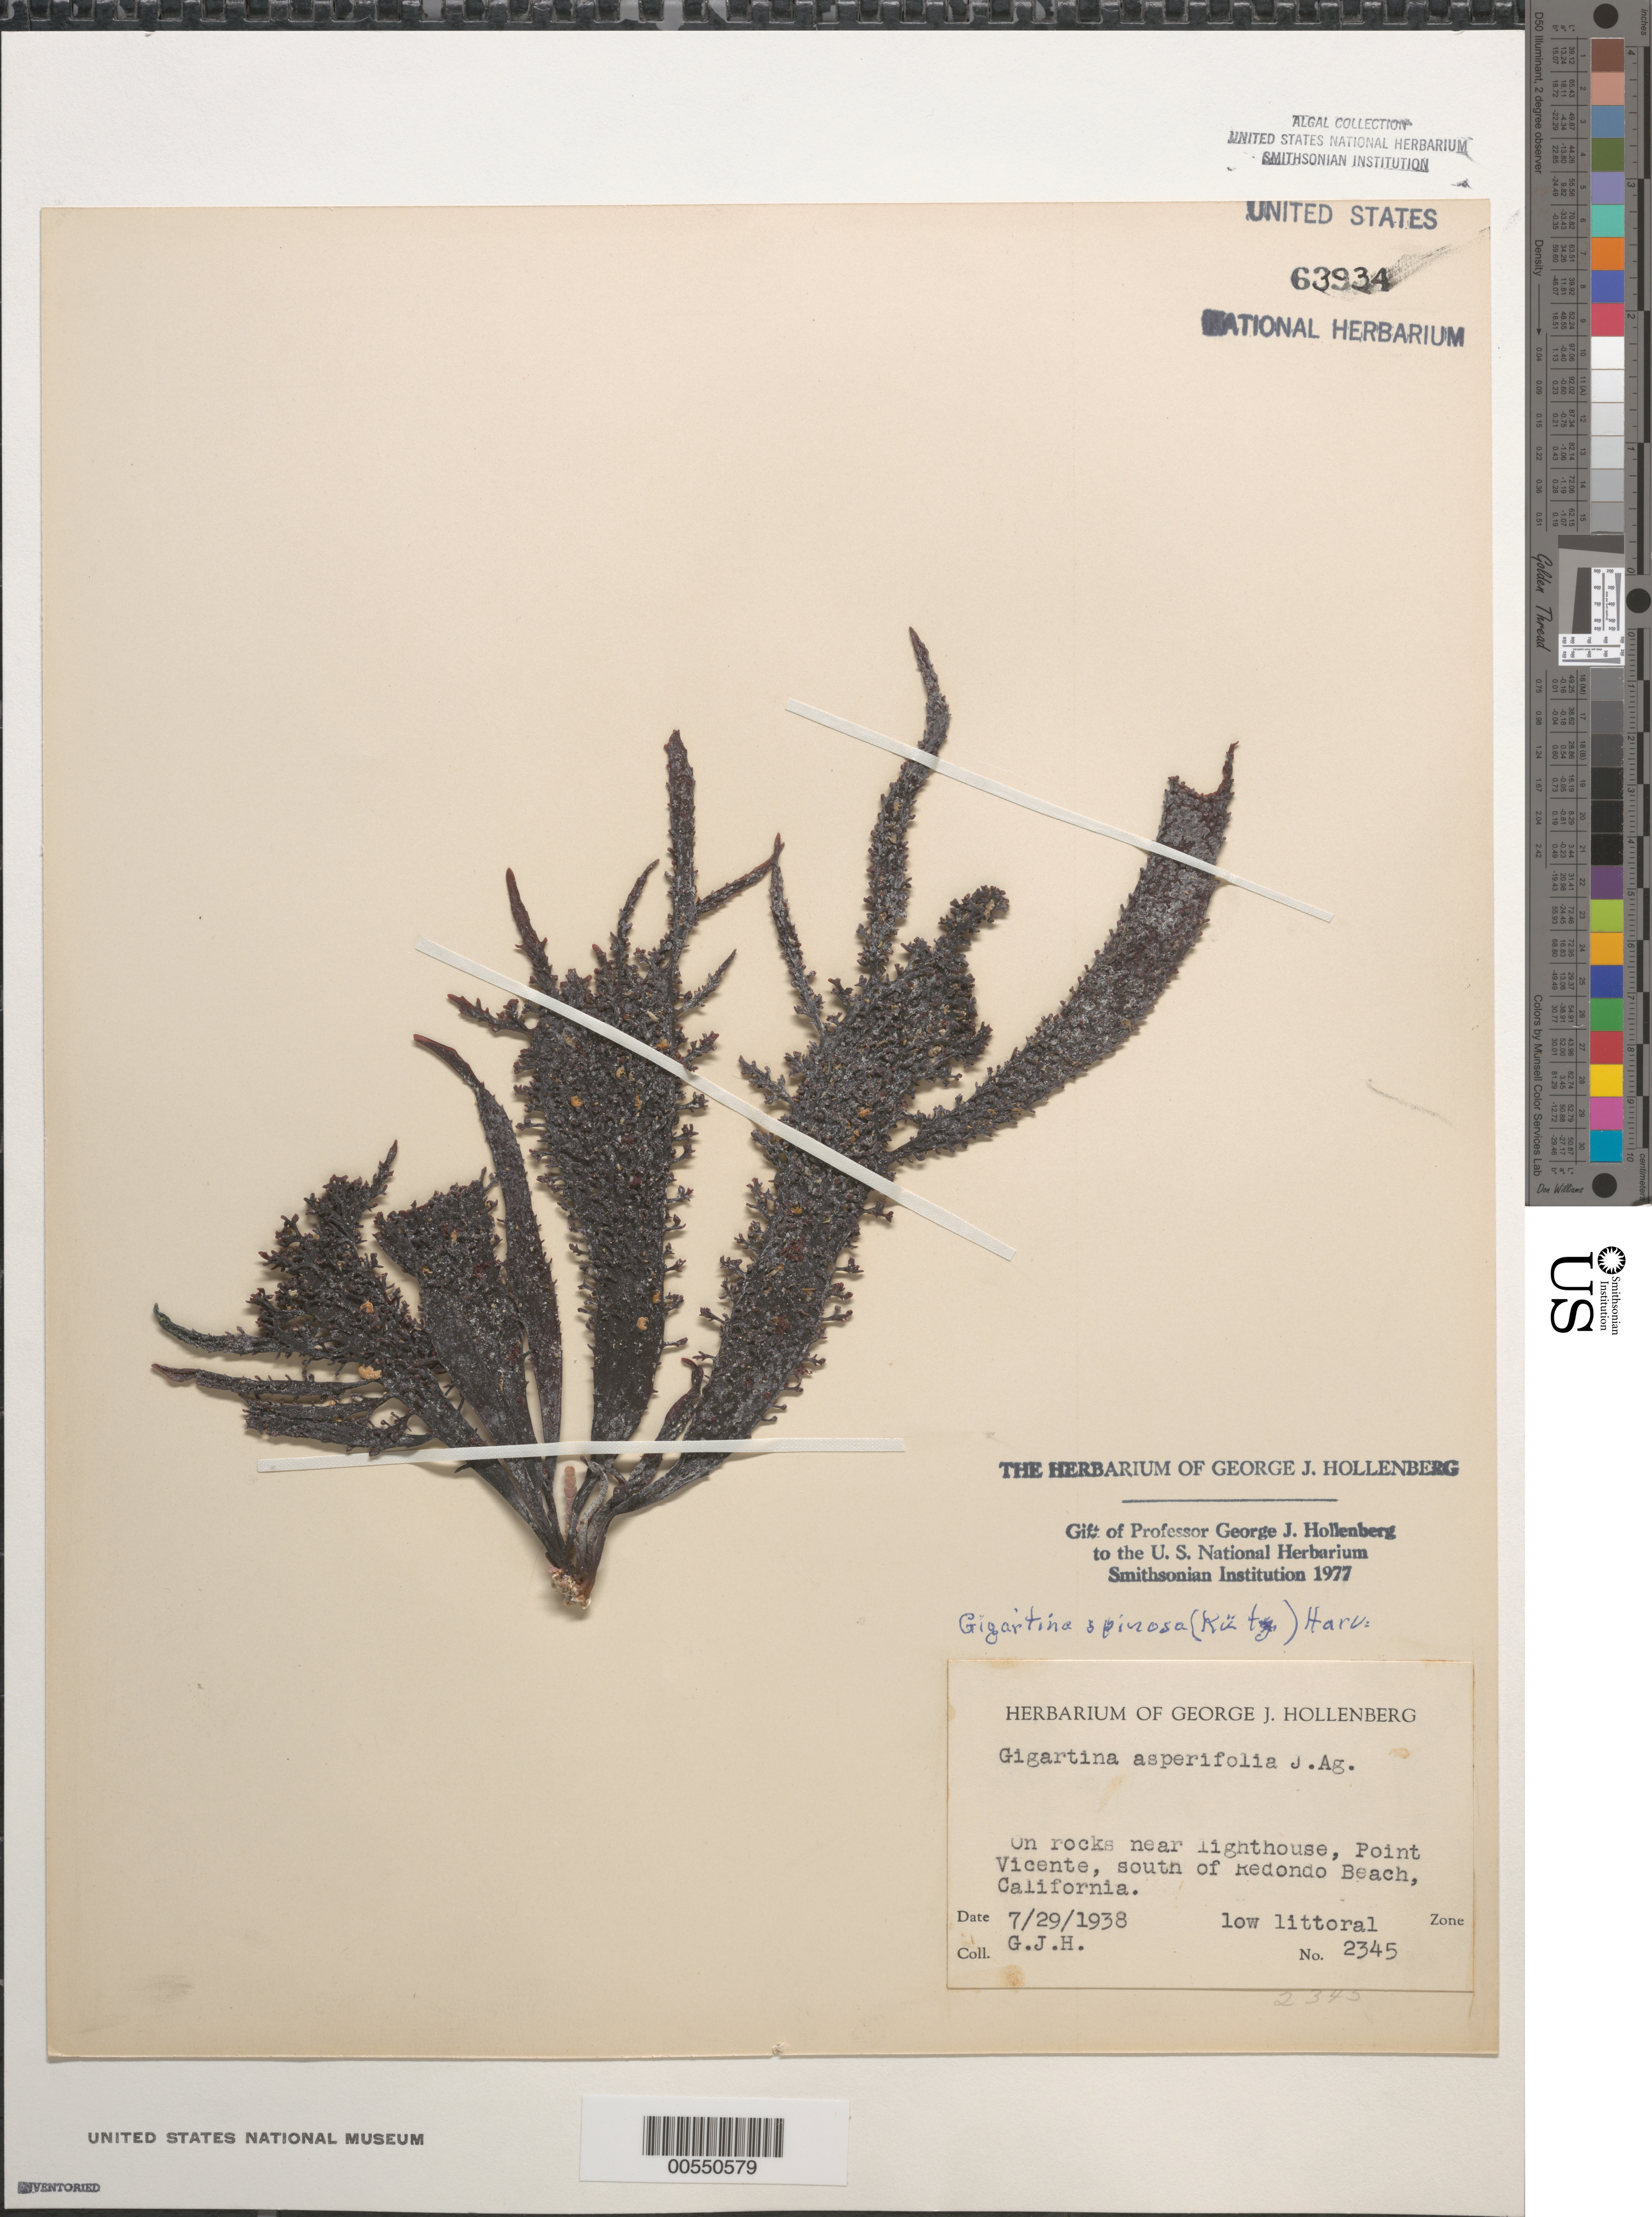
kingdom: Plantae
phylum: Rhodophyta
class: Florideophyceae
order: Gigartinales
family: Gigartinaceae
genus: Chondracanthus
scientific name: Chondracanthus spinosus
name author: (Kütz.) Guiry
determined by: Algae name updating Project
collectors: G. Hollenberg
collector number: GJH 2345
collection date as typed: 29 Jul 1938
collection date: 1938-07-29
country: United States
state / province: California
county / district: Los Angeles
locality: Point Vicente, near lighthouse south of Redondo Beach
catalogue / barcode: US 63934